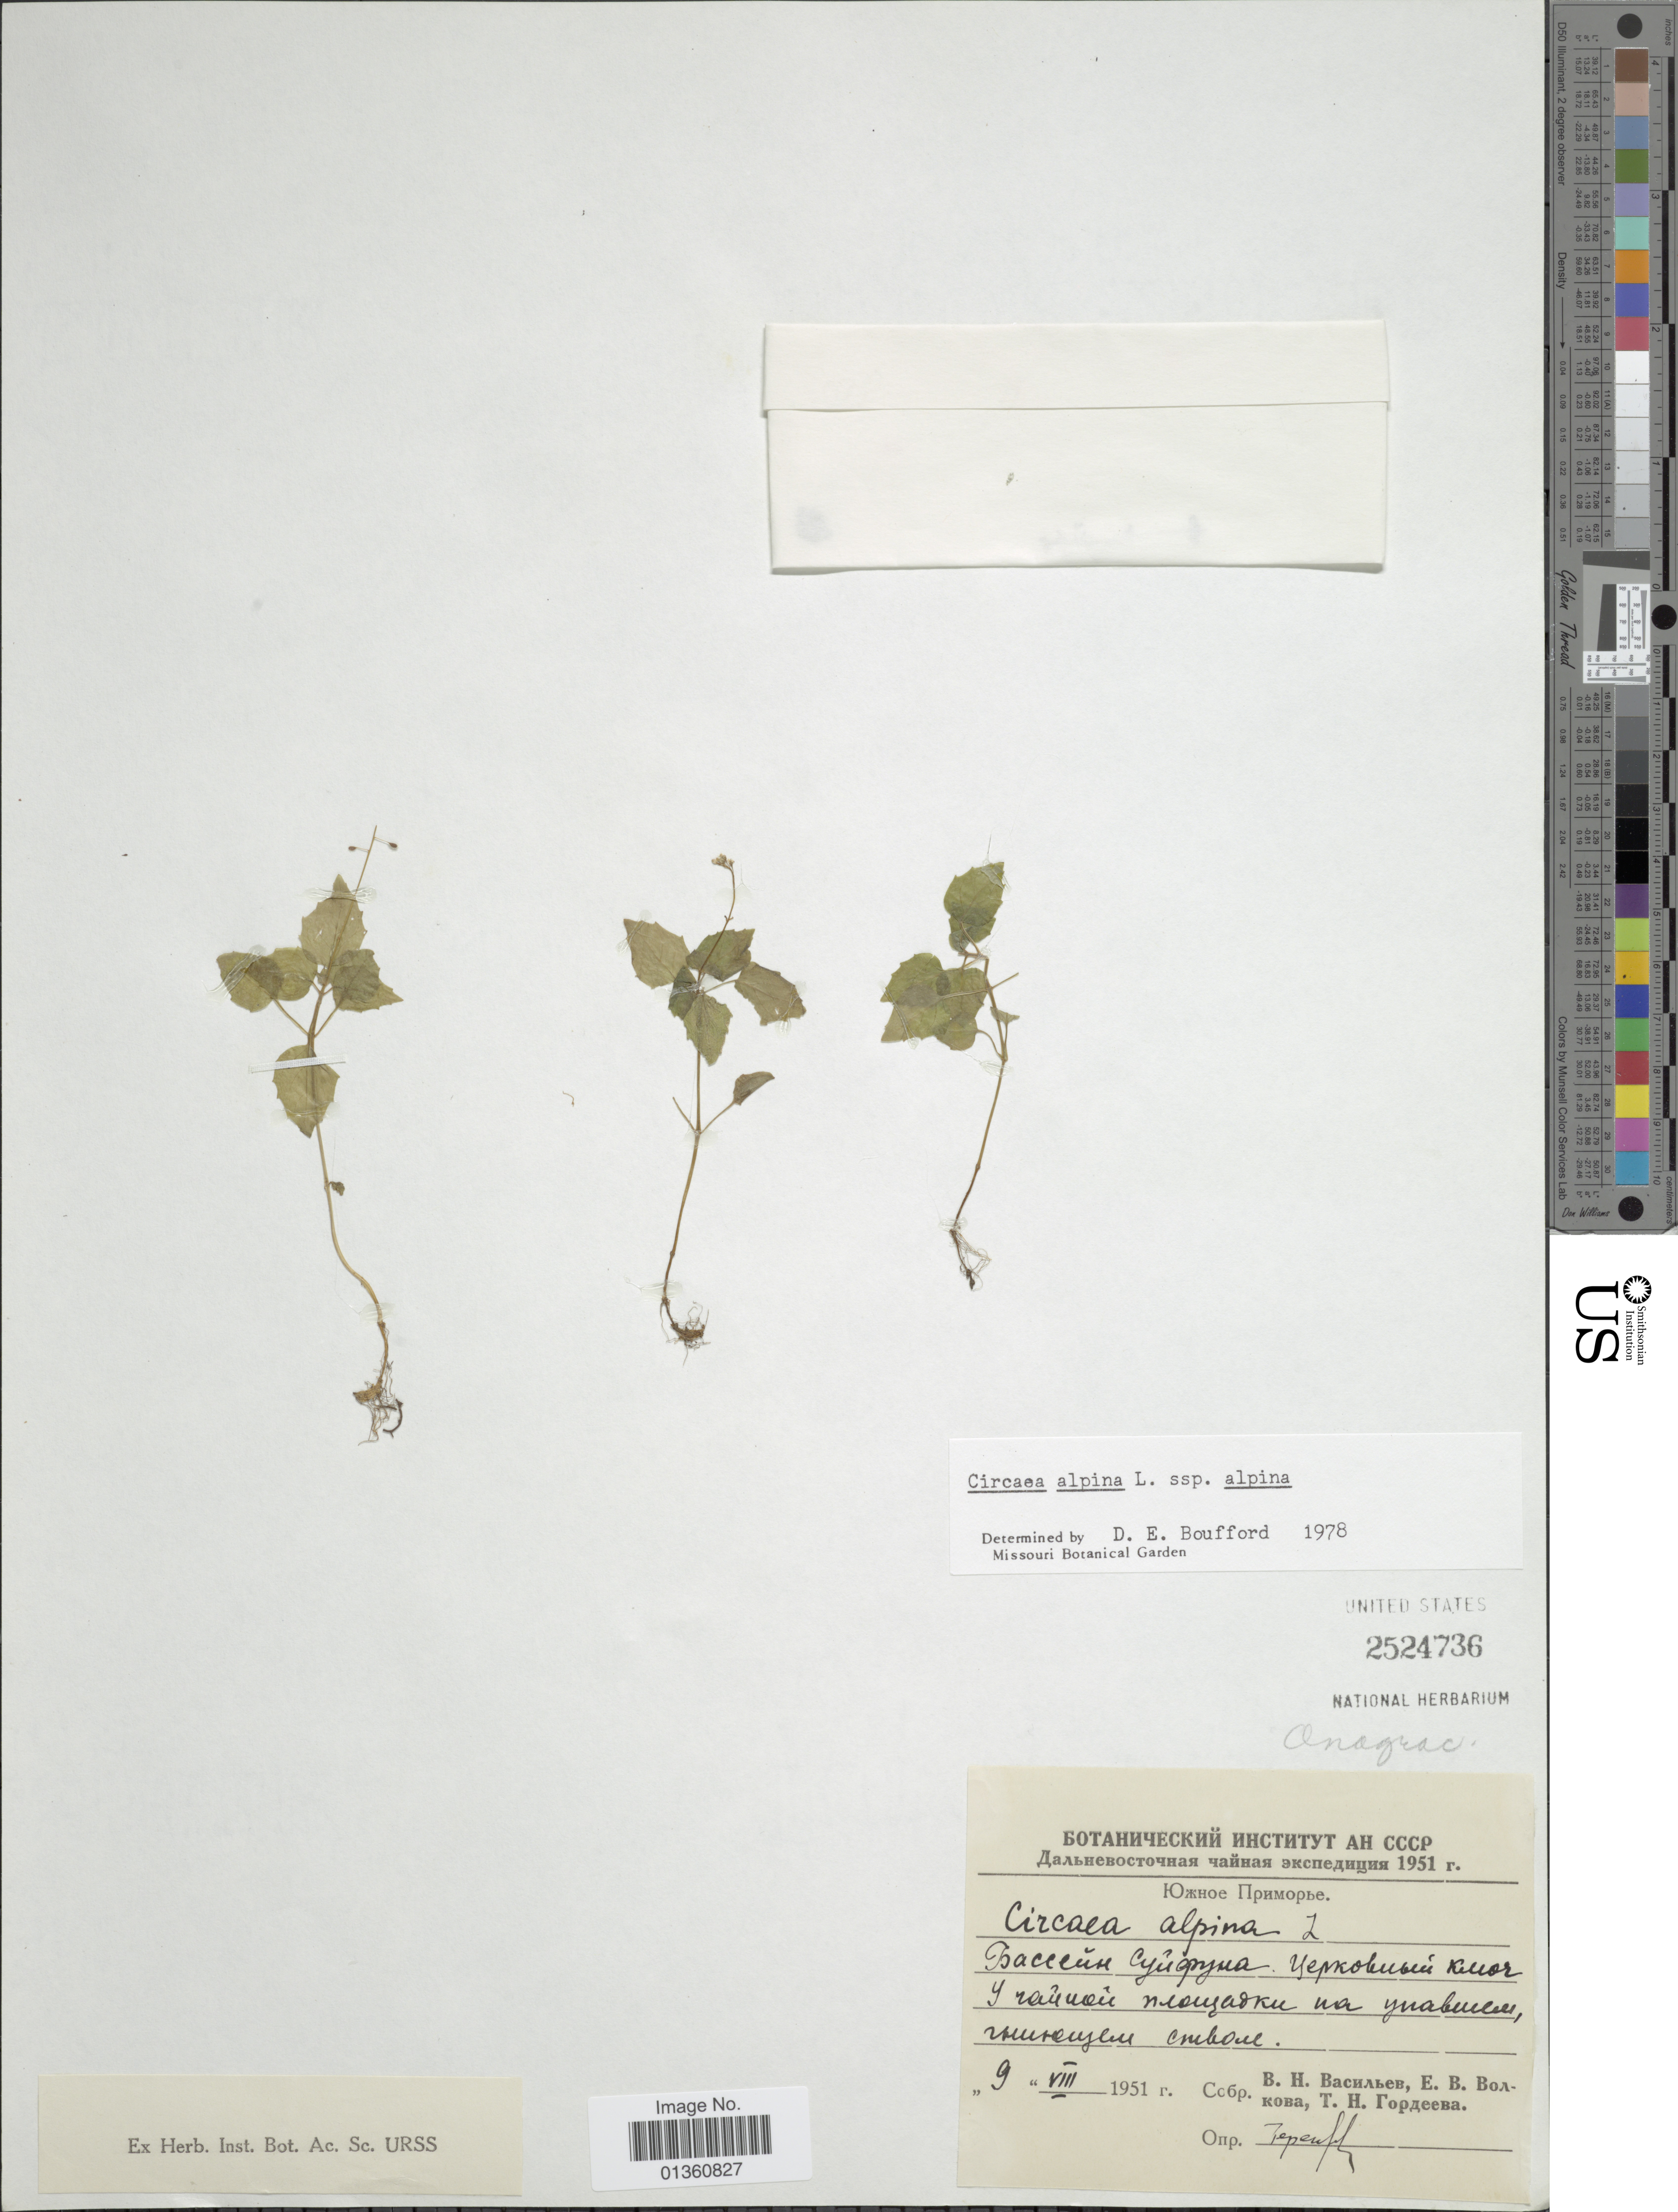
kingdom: Plantae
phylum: Tracheophyta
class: Magnoliopsida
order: Myrtales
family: Onagraceae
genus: Circaea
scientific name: Circaea alpina subsp. alpina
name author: L.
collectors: V. Vasilev, E. V. Volkova & T. Gordeeva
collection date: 1951-08-09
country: Russian Federation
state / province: Primorsky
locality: Basin of river Suifun.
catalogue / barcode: US 2524736